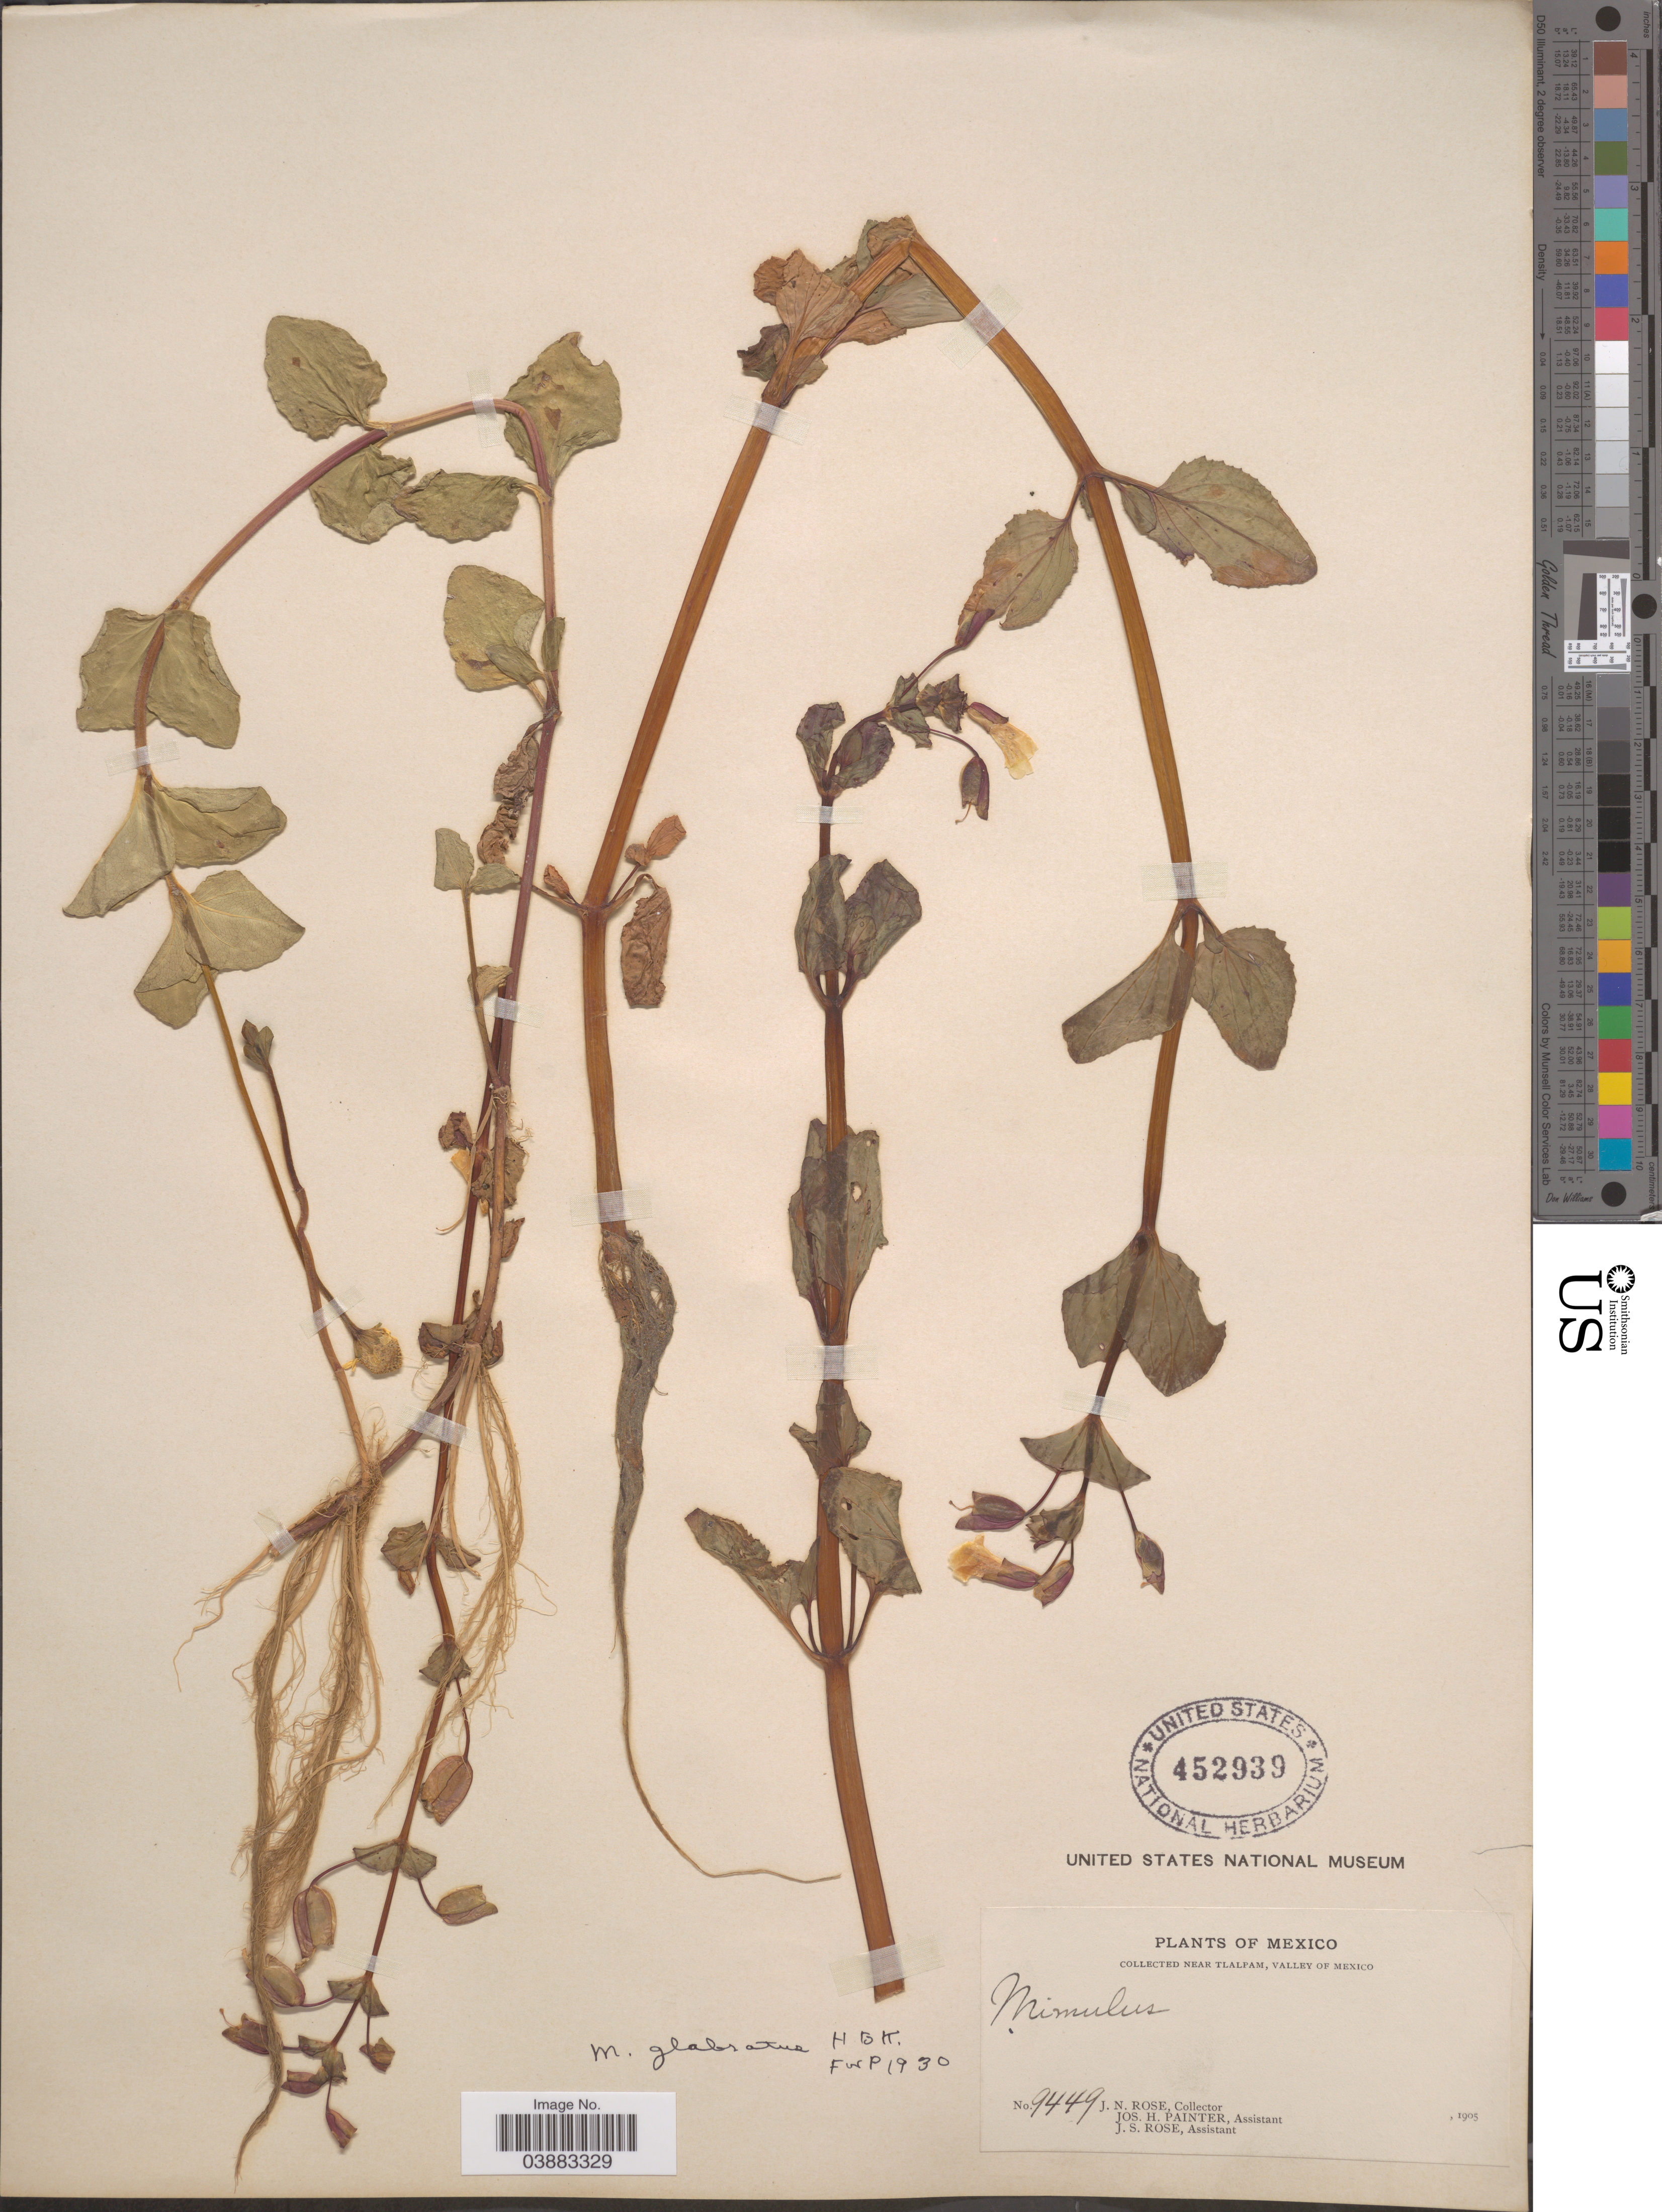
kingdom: Plantae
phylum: Tracheophyta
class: Magnoliopsida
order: Lamiales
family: Phrymaceae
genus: Mimulus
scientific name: Mimulus glabratus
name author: Kunth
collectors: J. N. Rose, J. H. Painter & J. S. Rose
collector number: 9449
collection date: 1905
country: Mexico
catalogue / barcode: US 452939